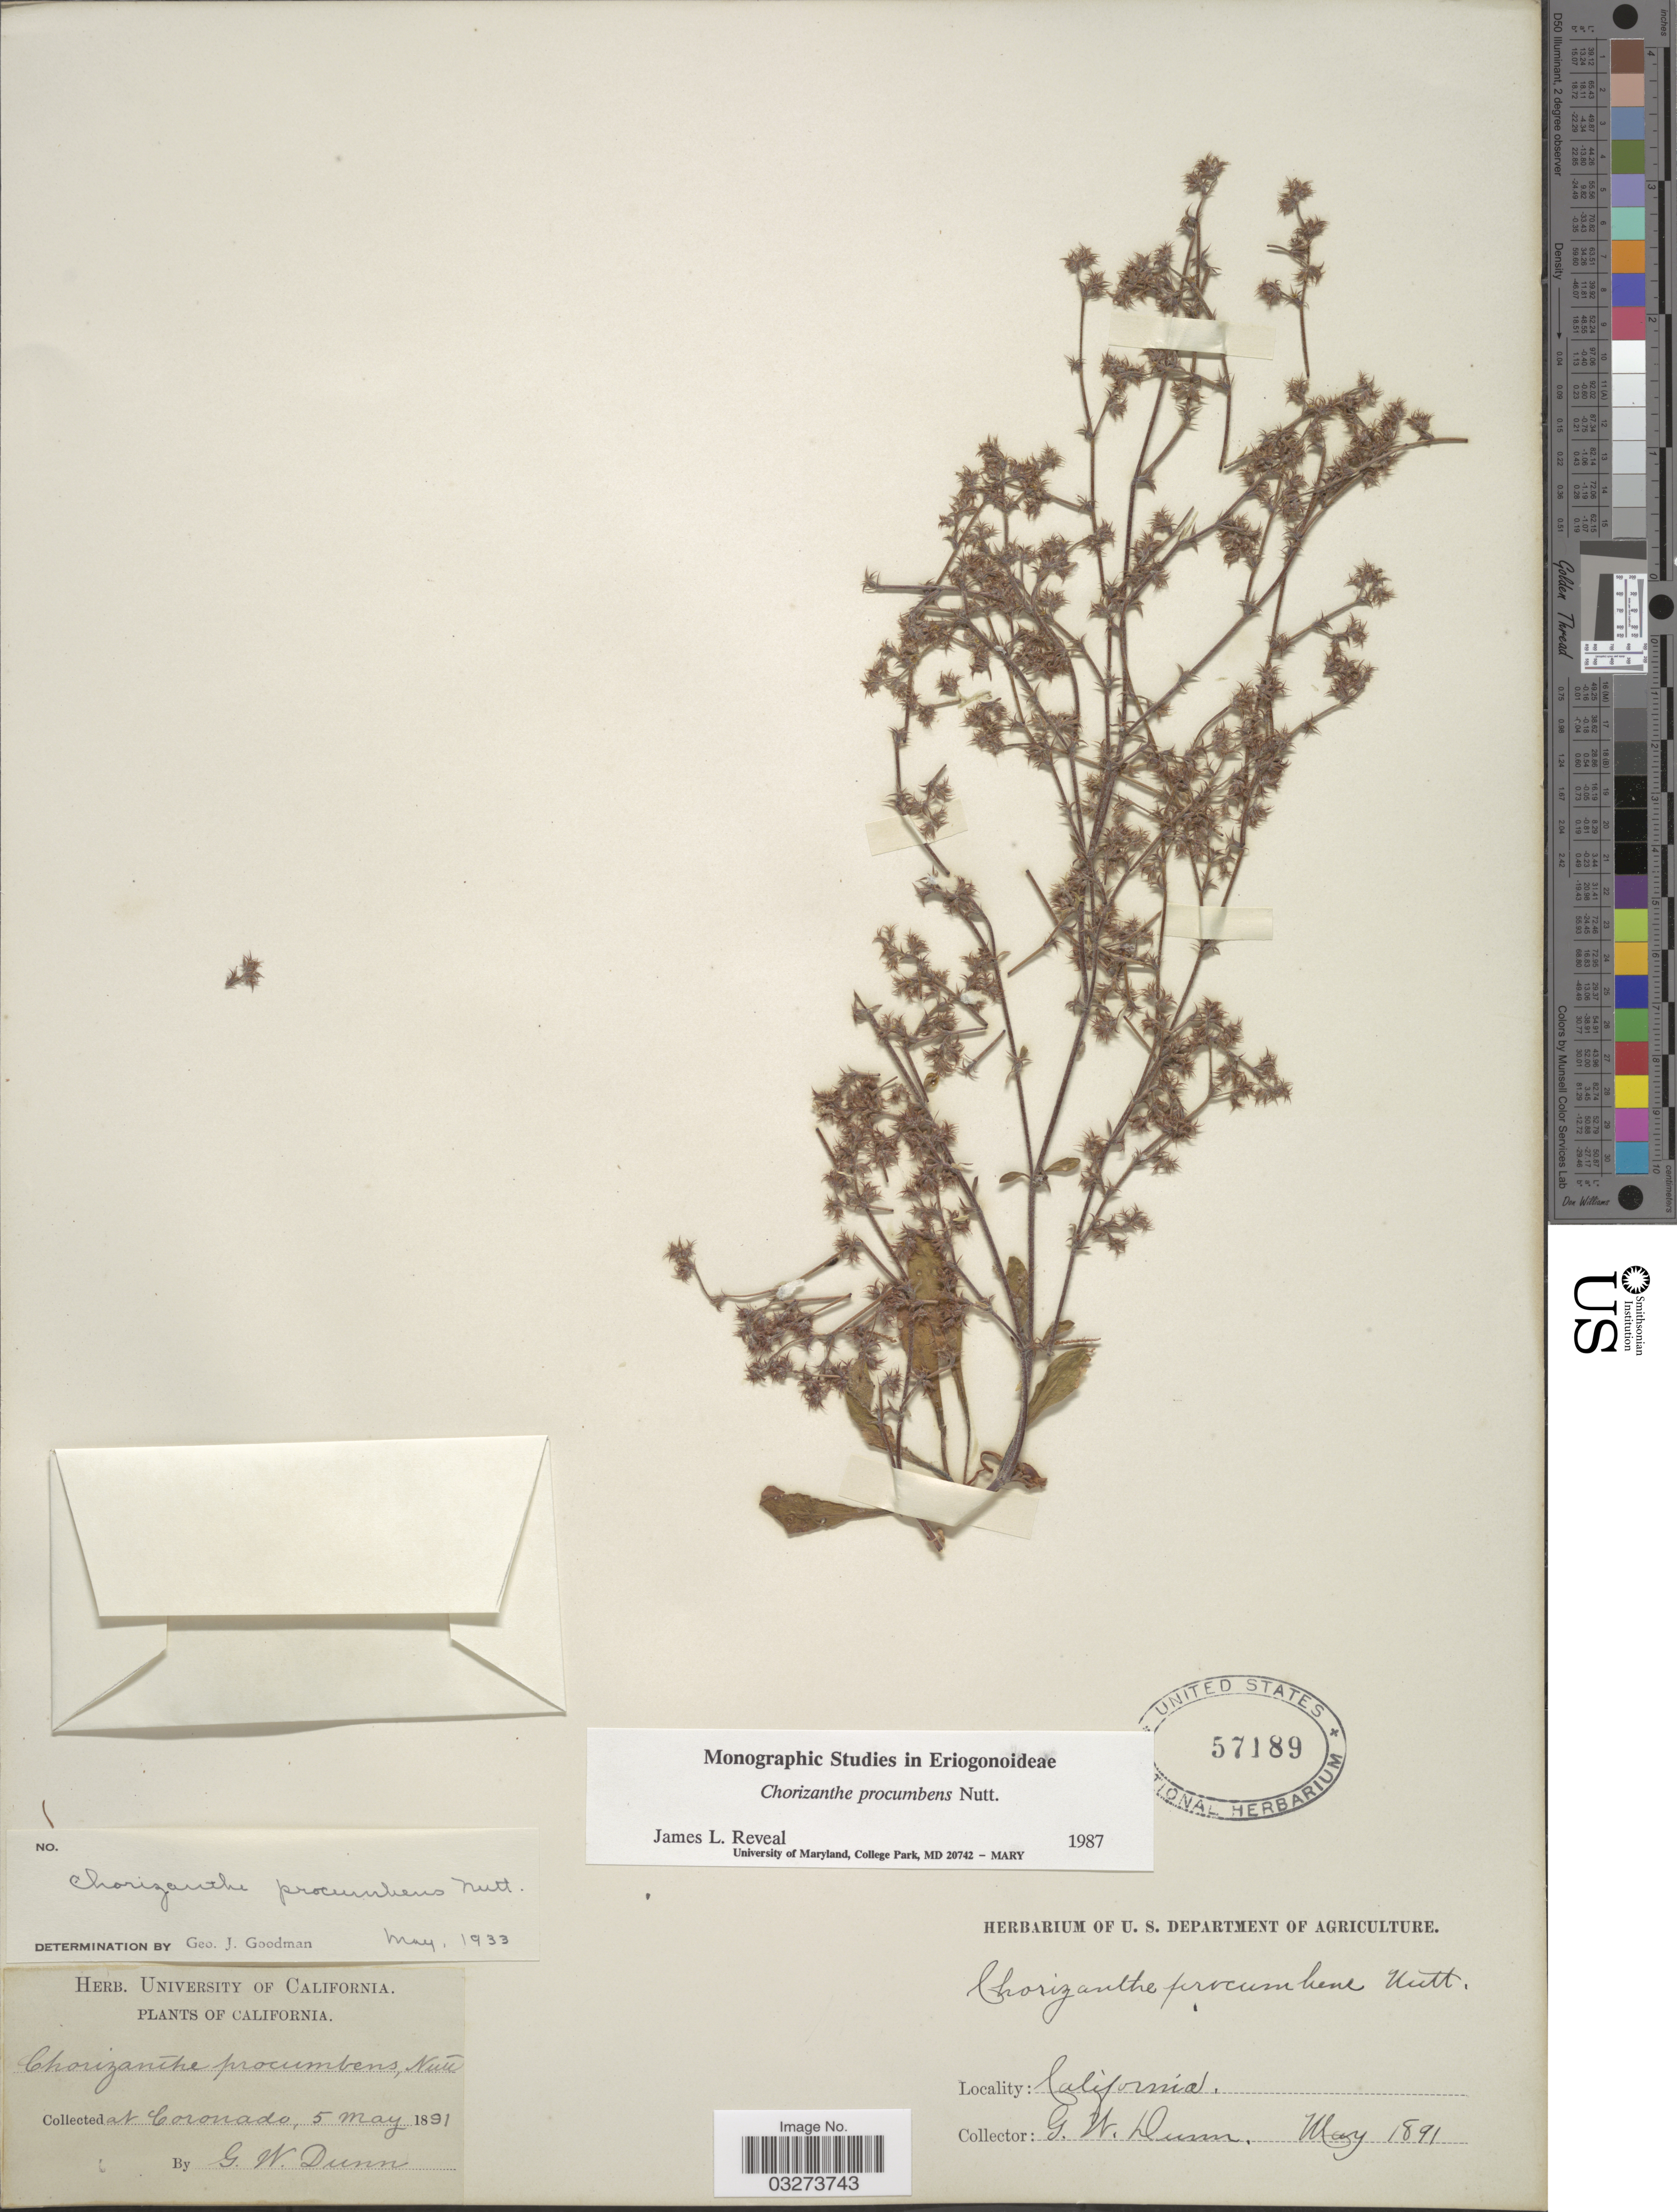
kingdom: Plantae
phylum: Tracheophyta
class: Magnoliopsida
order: Caryophyllales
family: Polygonaceae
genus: Chorizanthe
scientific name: Chorizanthe procumbens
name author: Nutt.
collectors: G. W.Dunn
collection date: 1891-05-05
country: United States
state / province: California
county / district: Riverside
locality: At Coronado.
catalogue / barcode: US 57189